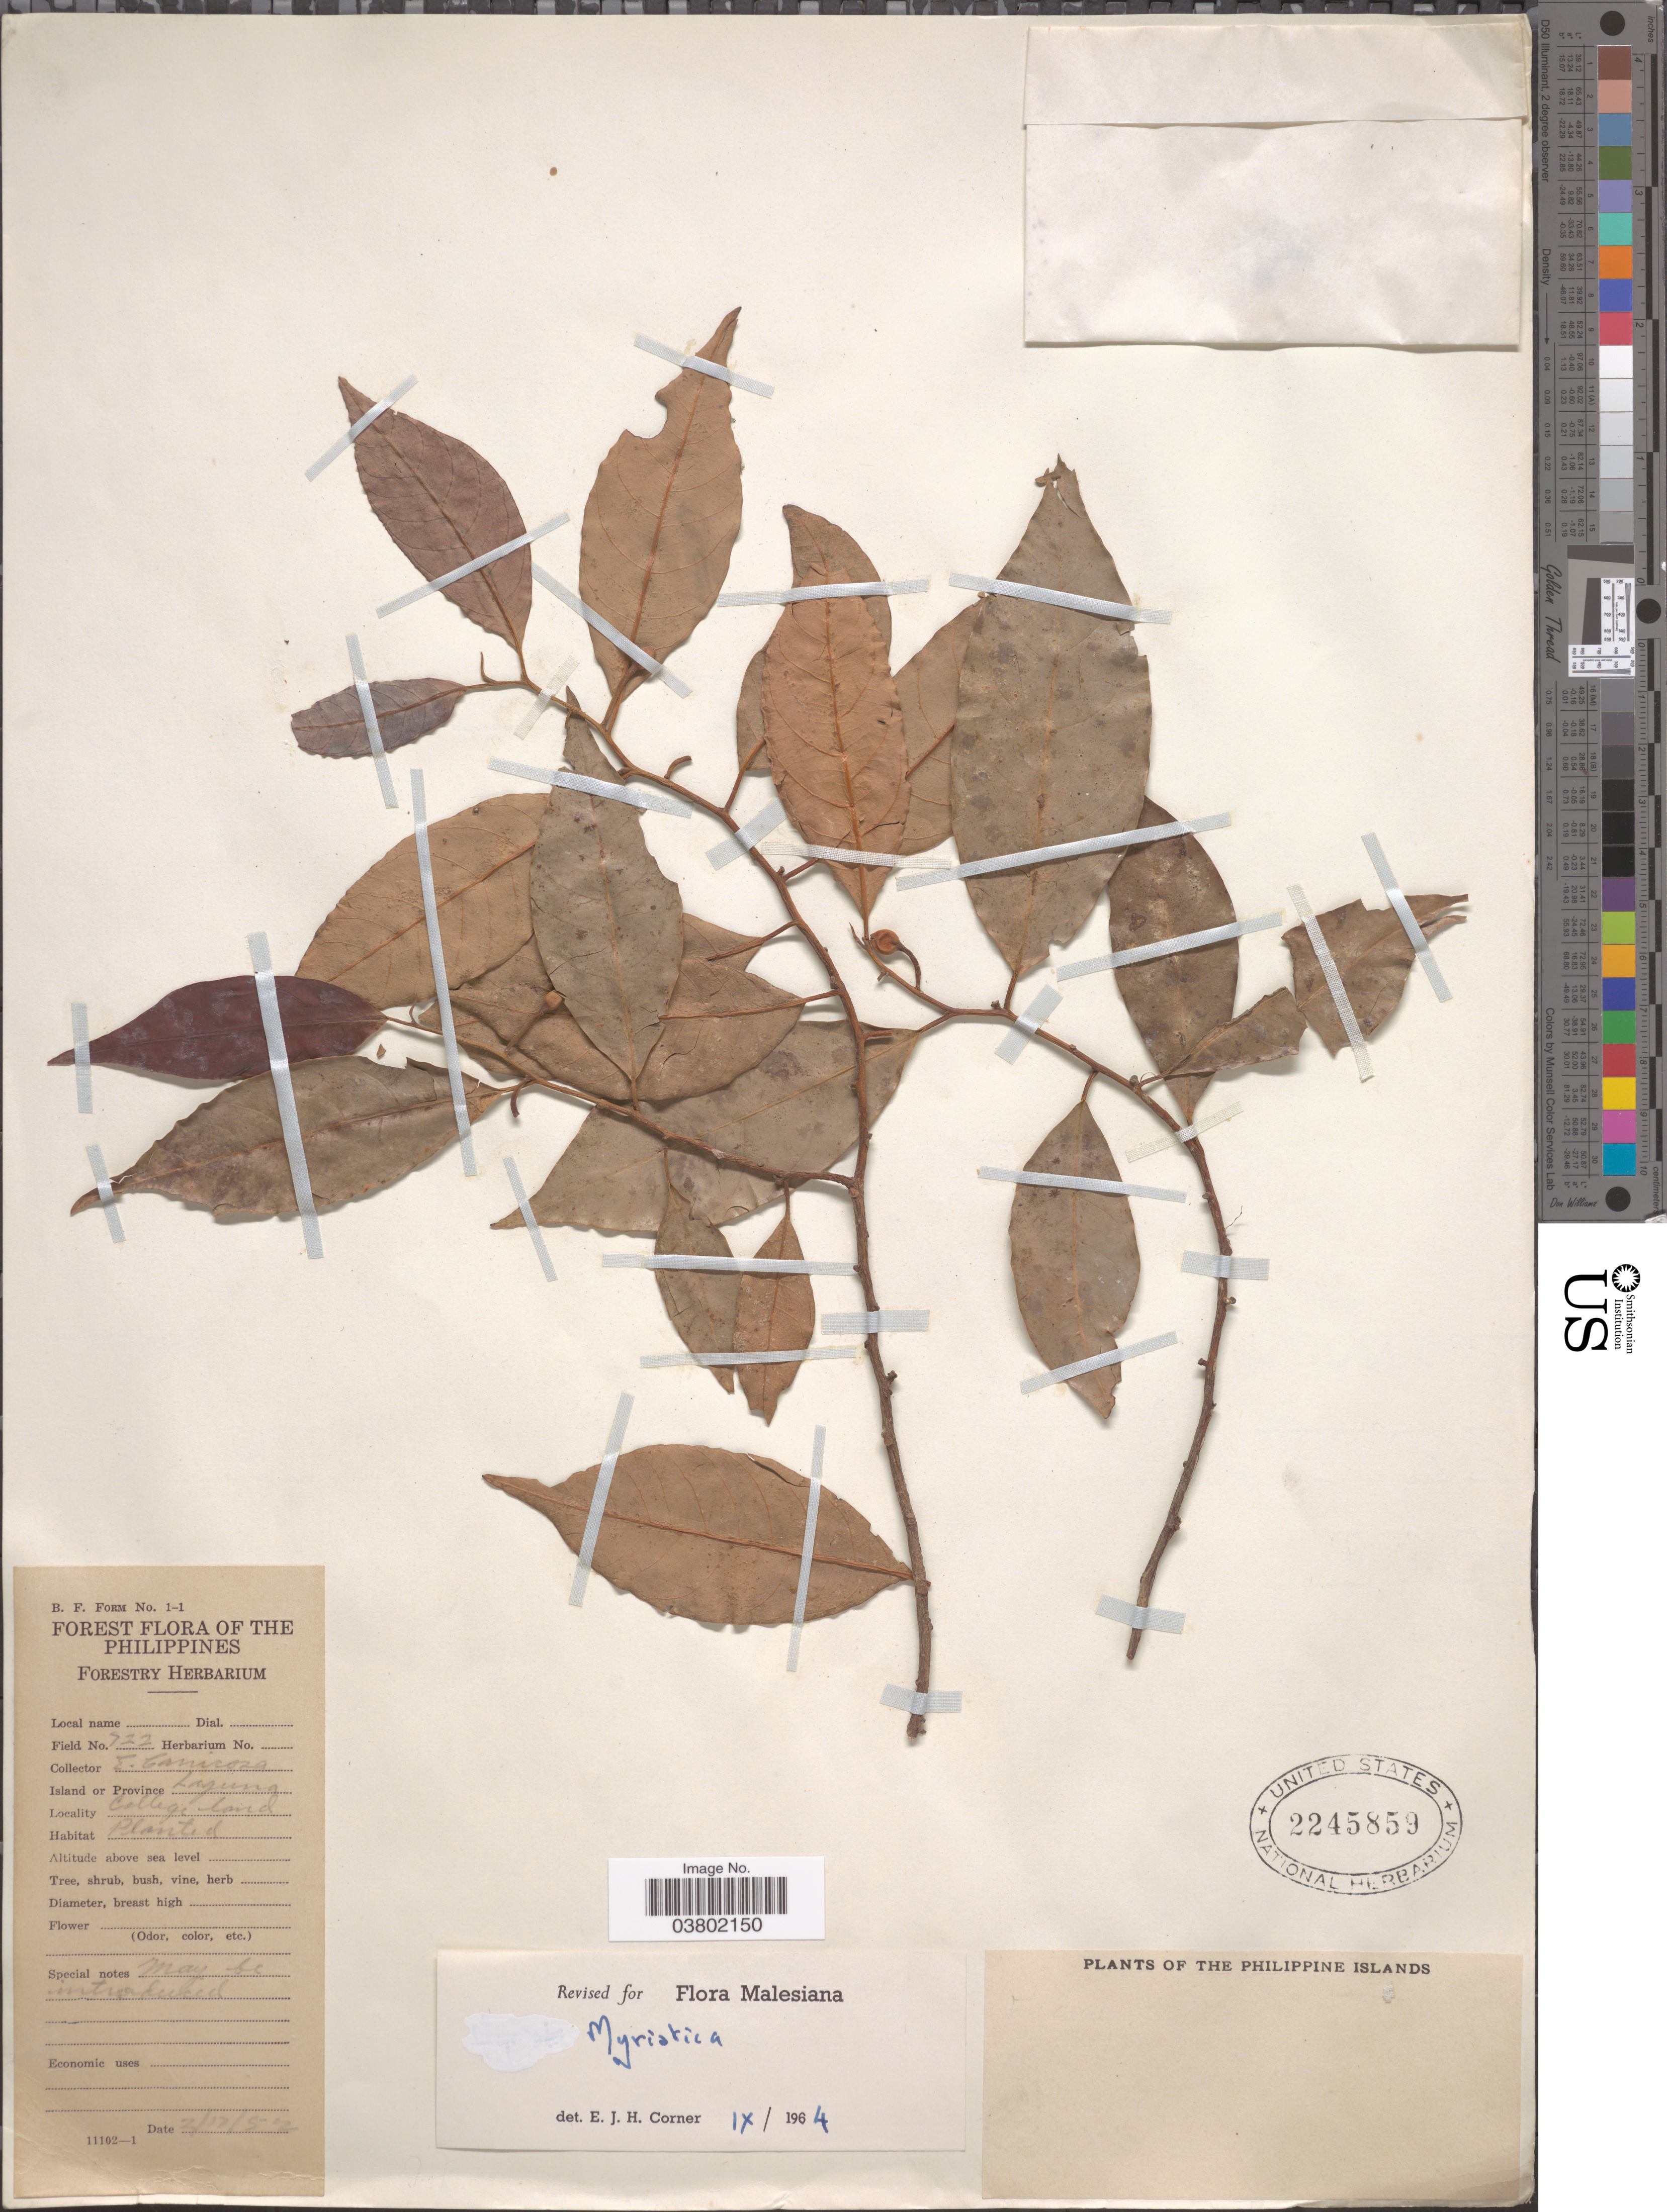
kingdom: Plantae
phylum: Tracheophyta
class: Magnoliopsida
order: Magnoliales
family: Myristicaceae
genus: Myristica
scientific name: Myristica sp.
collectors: E. Canicosa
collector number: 722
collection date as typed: Transcribed d/m/y: 17/2/52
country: Philippines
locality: Philippine Islands. Island or Province Laguna. College land.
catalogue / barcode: US 2245859